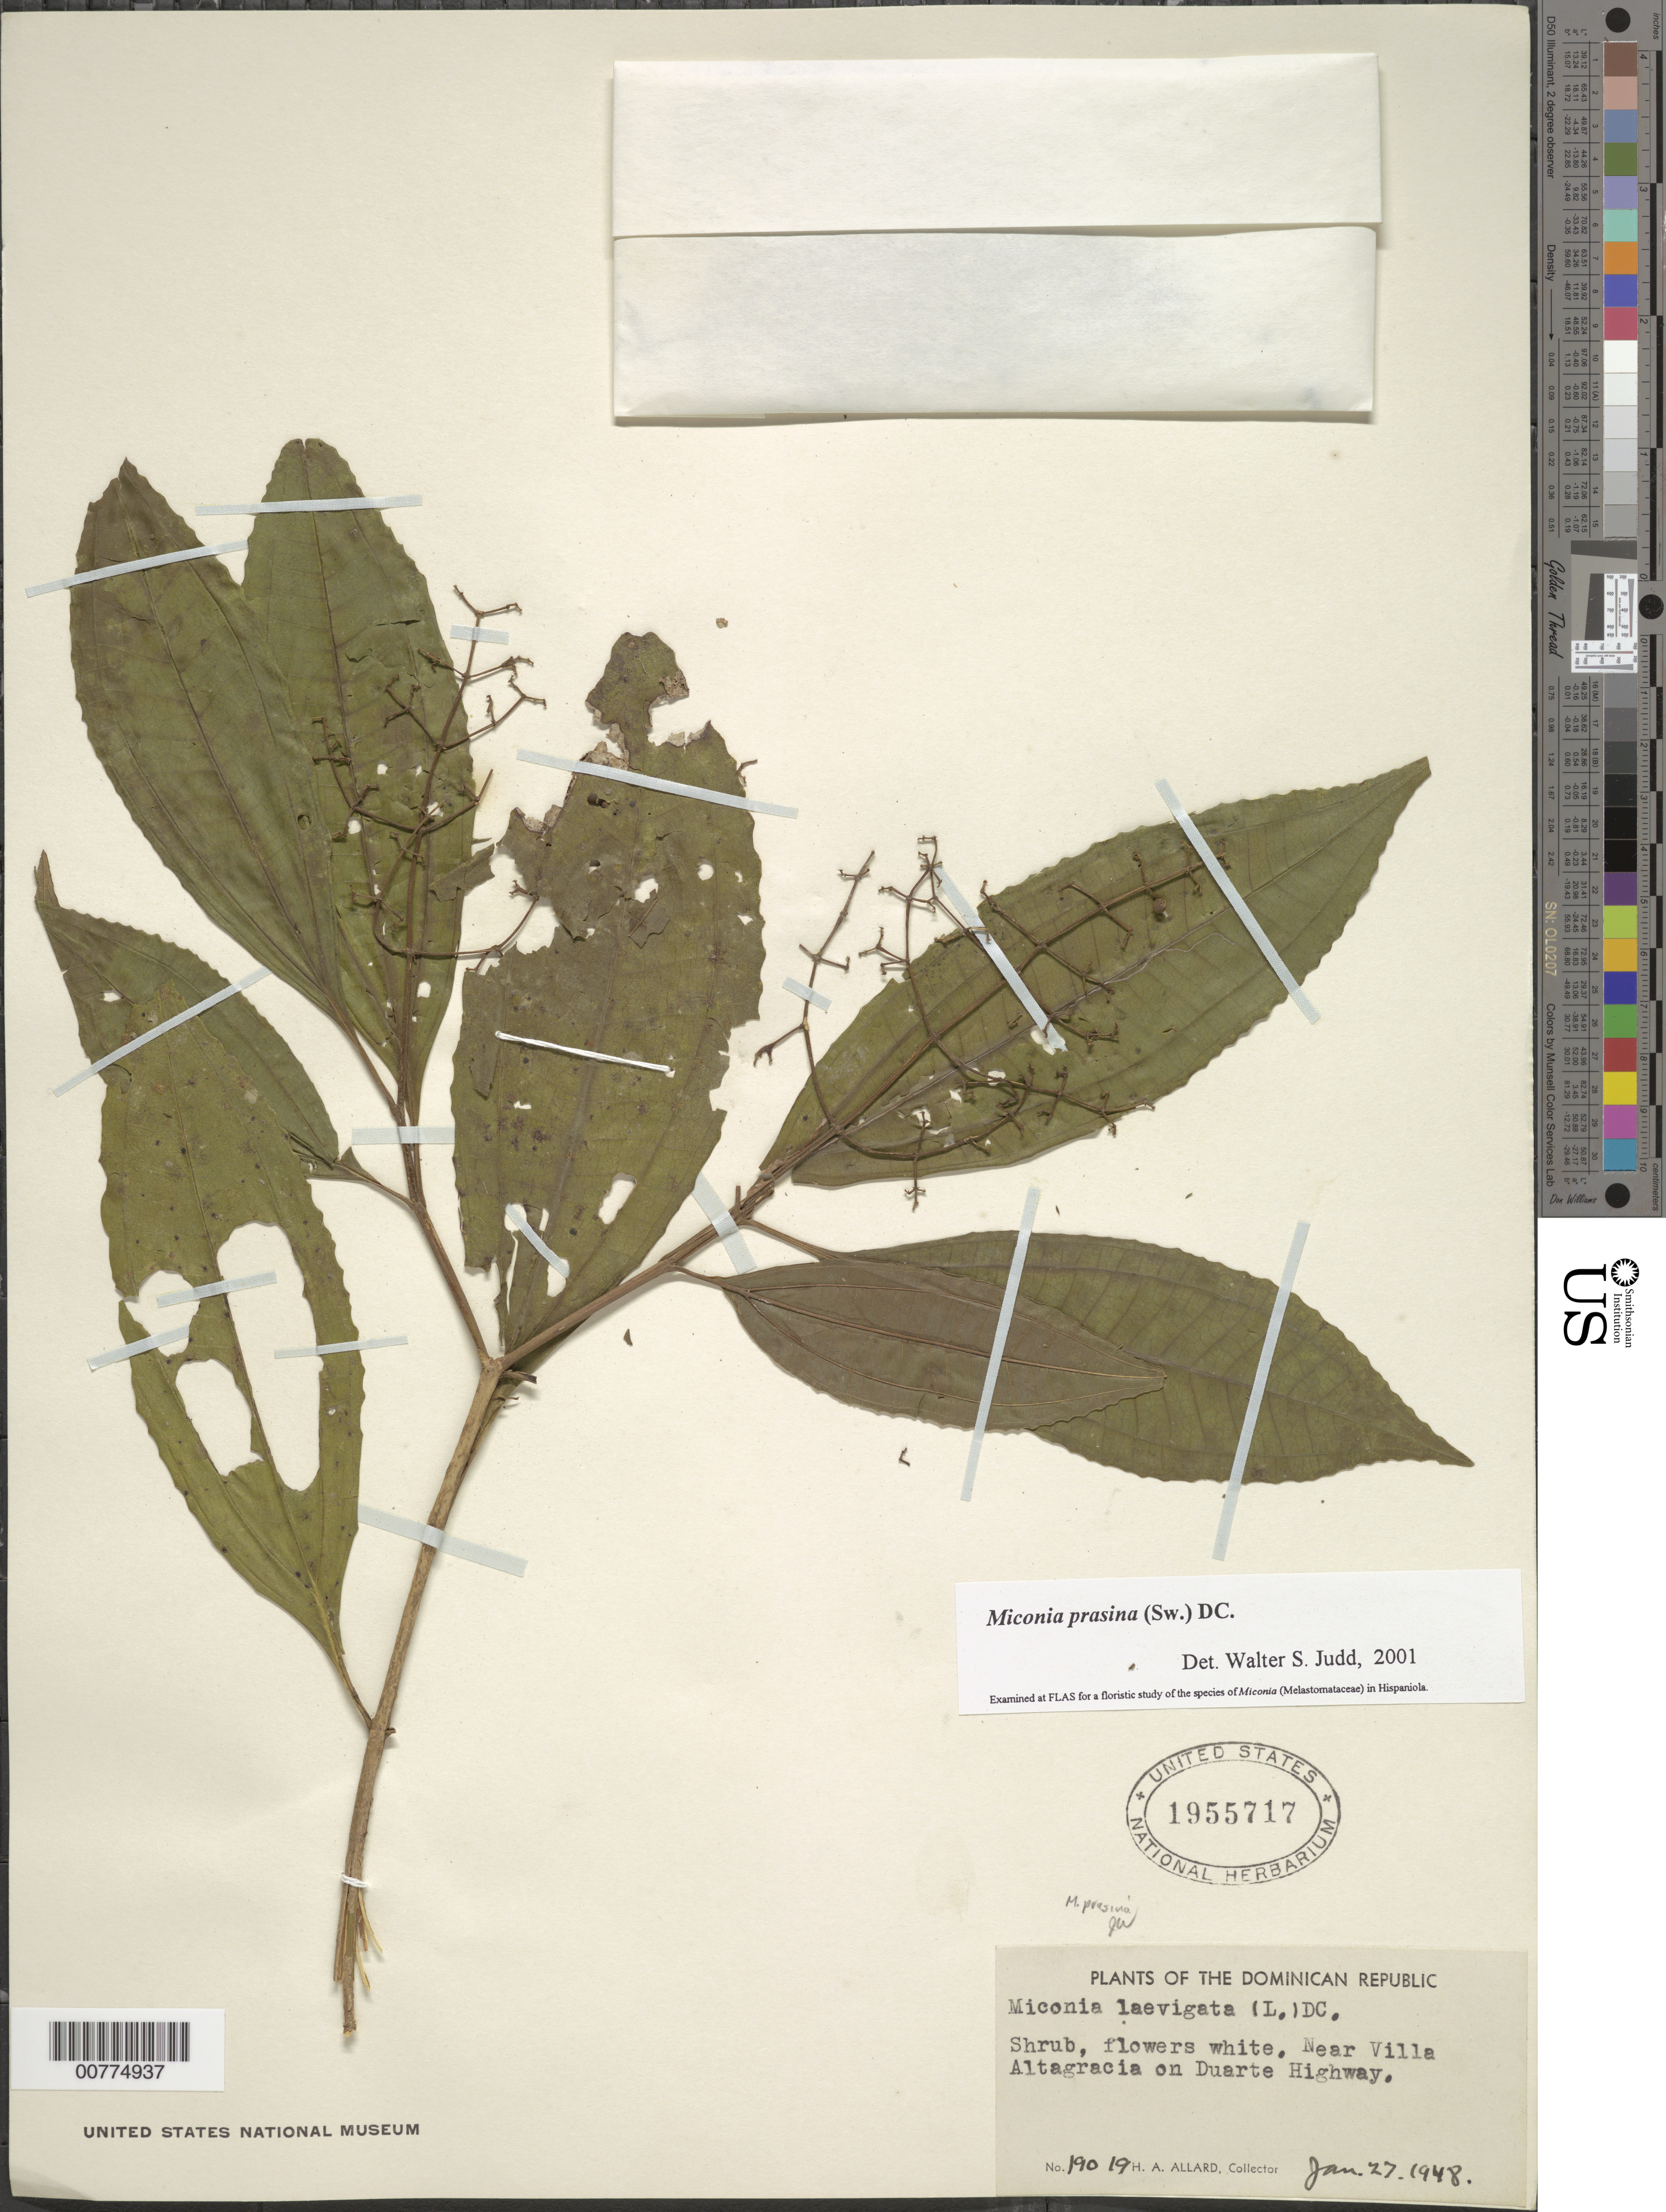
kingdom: Plantae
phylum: Tracheophyta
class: Magnoliopsida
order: Myrtales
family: Melastomataceae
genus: Miconia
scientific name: Miconia prasina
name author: (Sw.) DC.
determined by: Judd, Walter S.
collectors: H. A. Allard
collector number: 19019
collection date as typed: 27 Jan 1948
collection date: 1948-01-27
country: Dominican Republic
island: Hispaniola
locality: Near Villa Altagracia on Duarte Highway.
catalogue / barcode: US 1955717